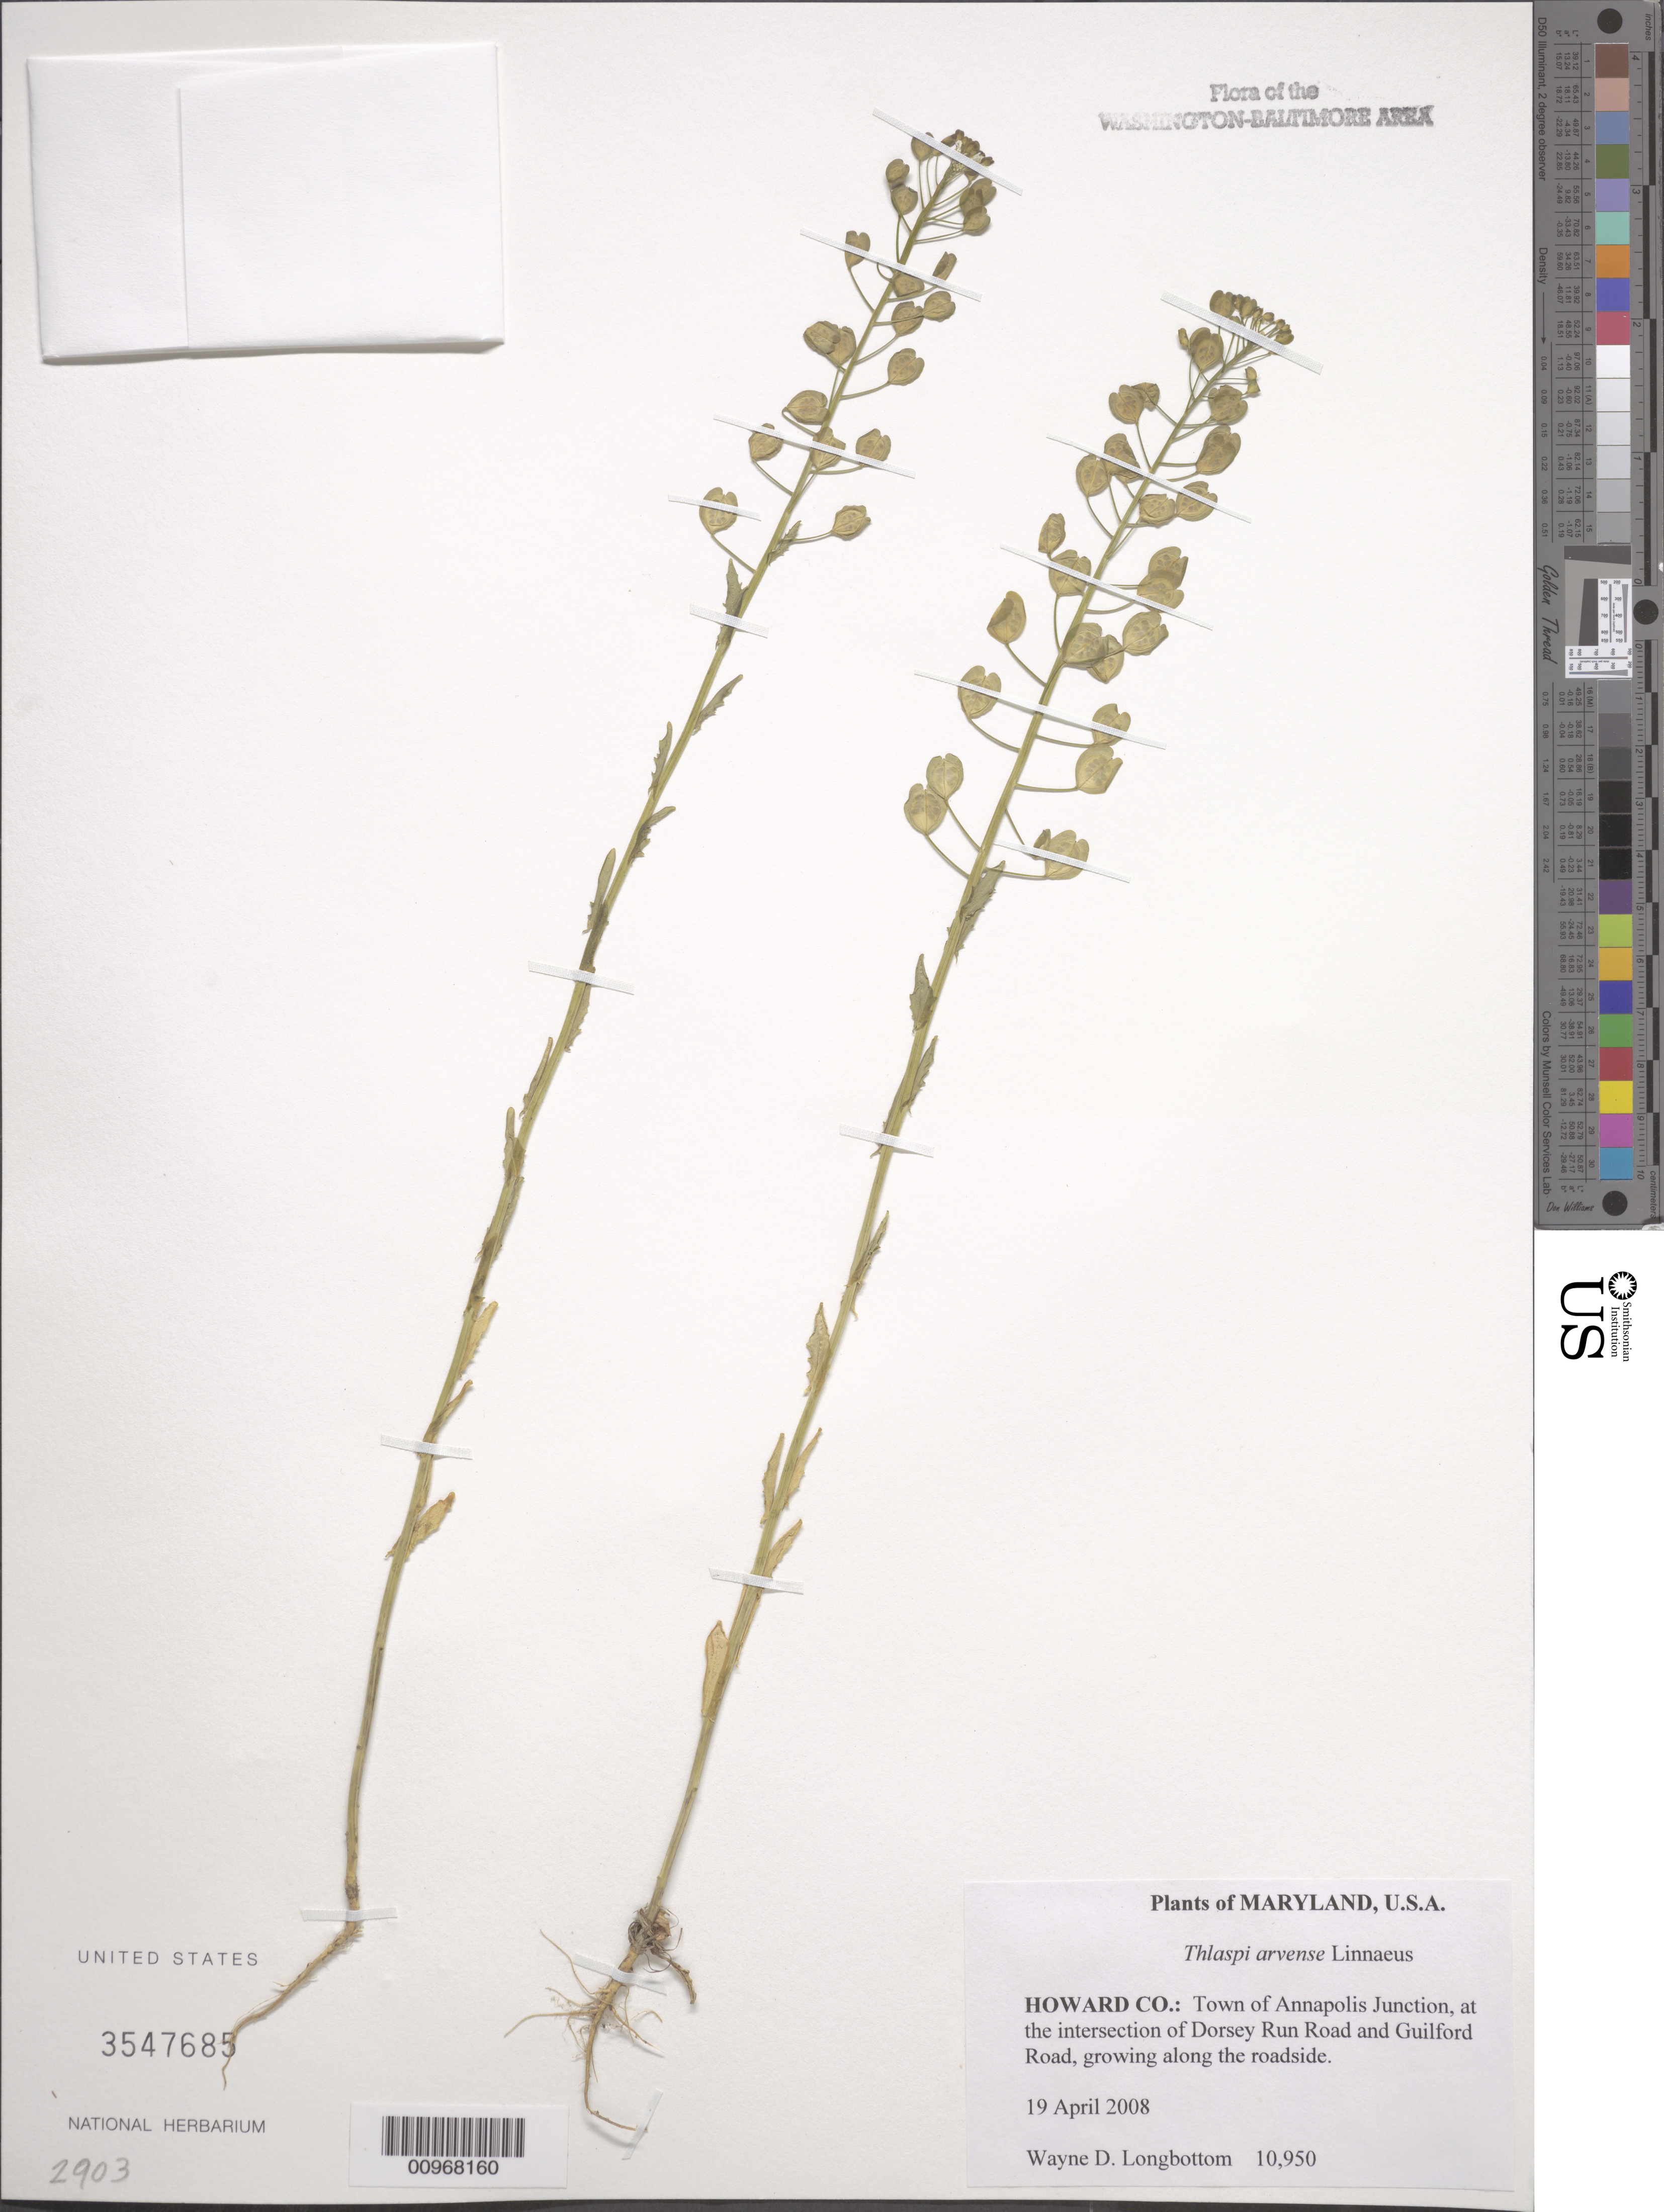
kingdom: Plantae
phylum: Tracheophyta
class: Magnoliopsida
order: Brassicales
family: Brassicaceae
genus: Thlaspi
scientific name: Thlaspi arvense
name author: L.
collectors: W. D. Longbottom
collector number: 10950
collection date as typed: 19 April 2008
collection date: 2008-04-19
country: United States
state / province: Maryland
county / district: Howard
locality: Town of Annapolis Junction, at the intersection of Dorsey Run Road and Guilford Road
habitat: growing along the roadside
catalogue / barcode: US 3547685